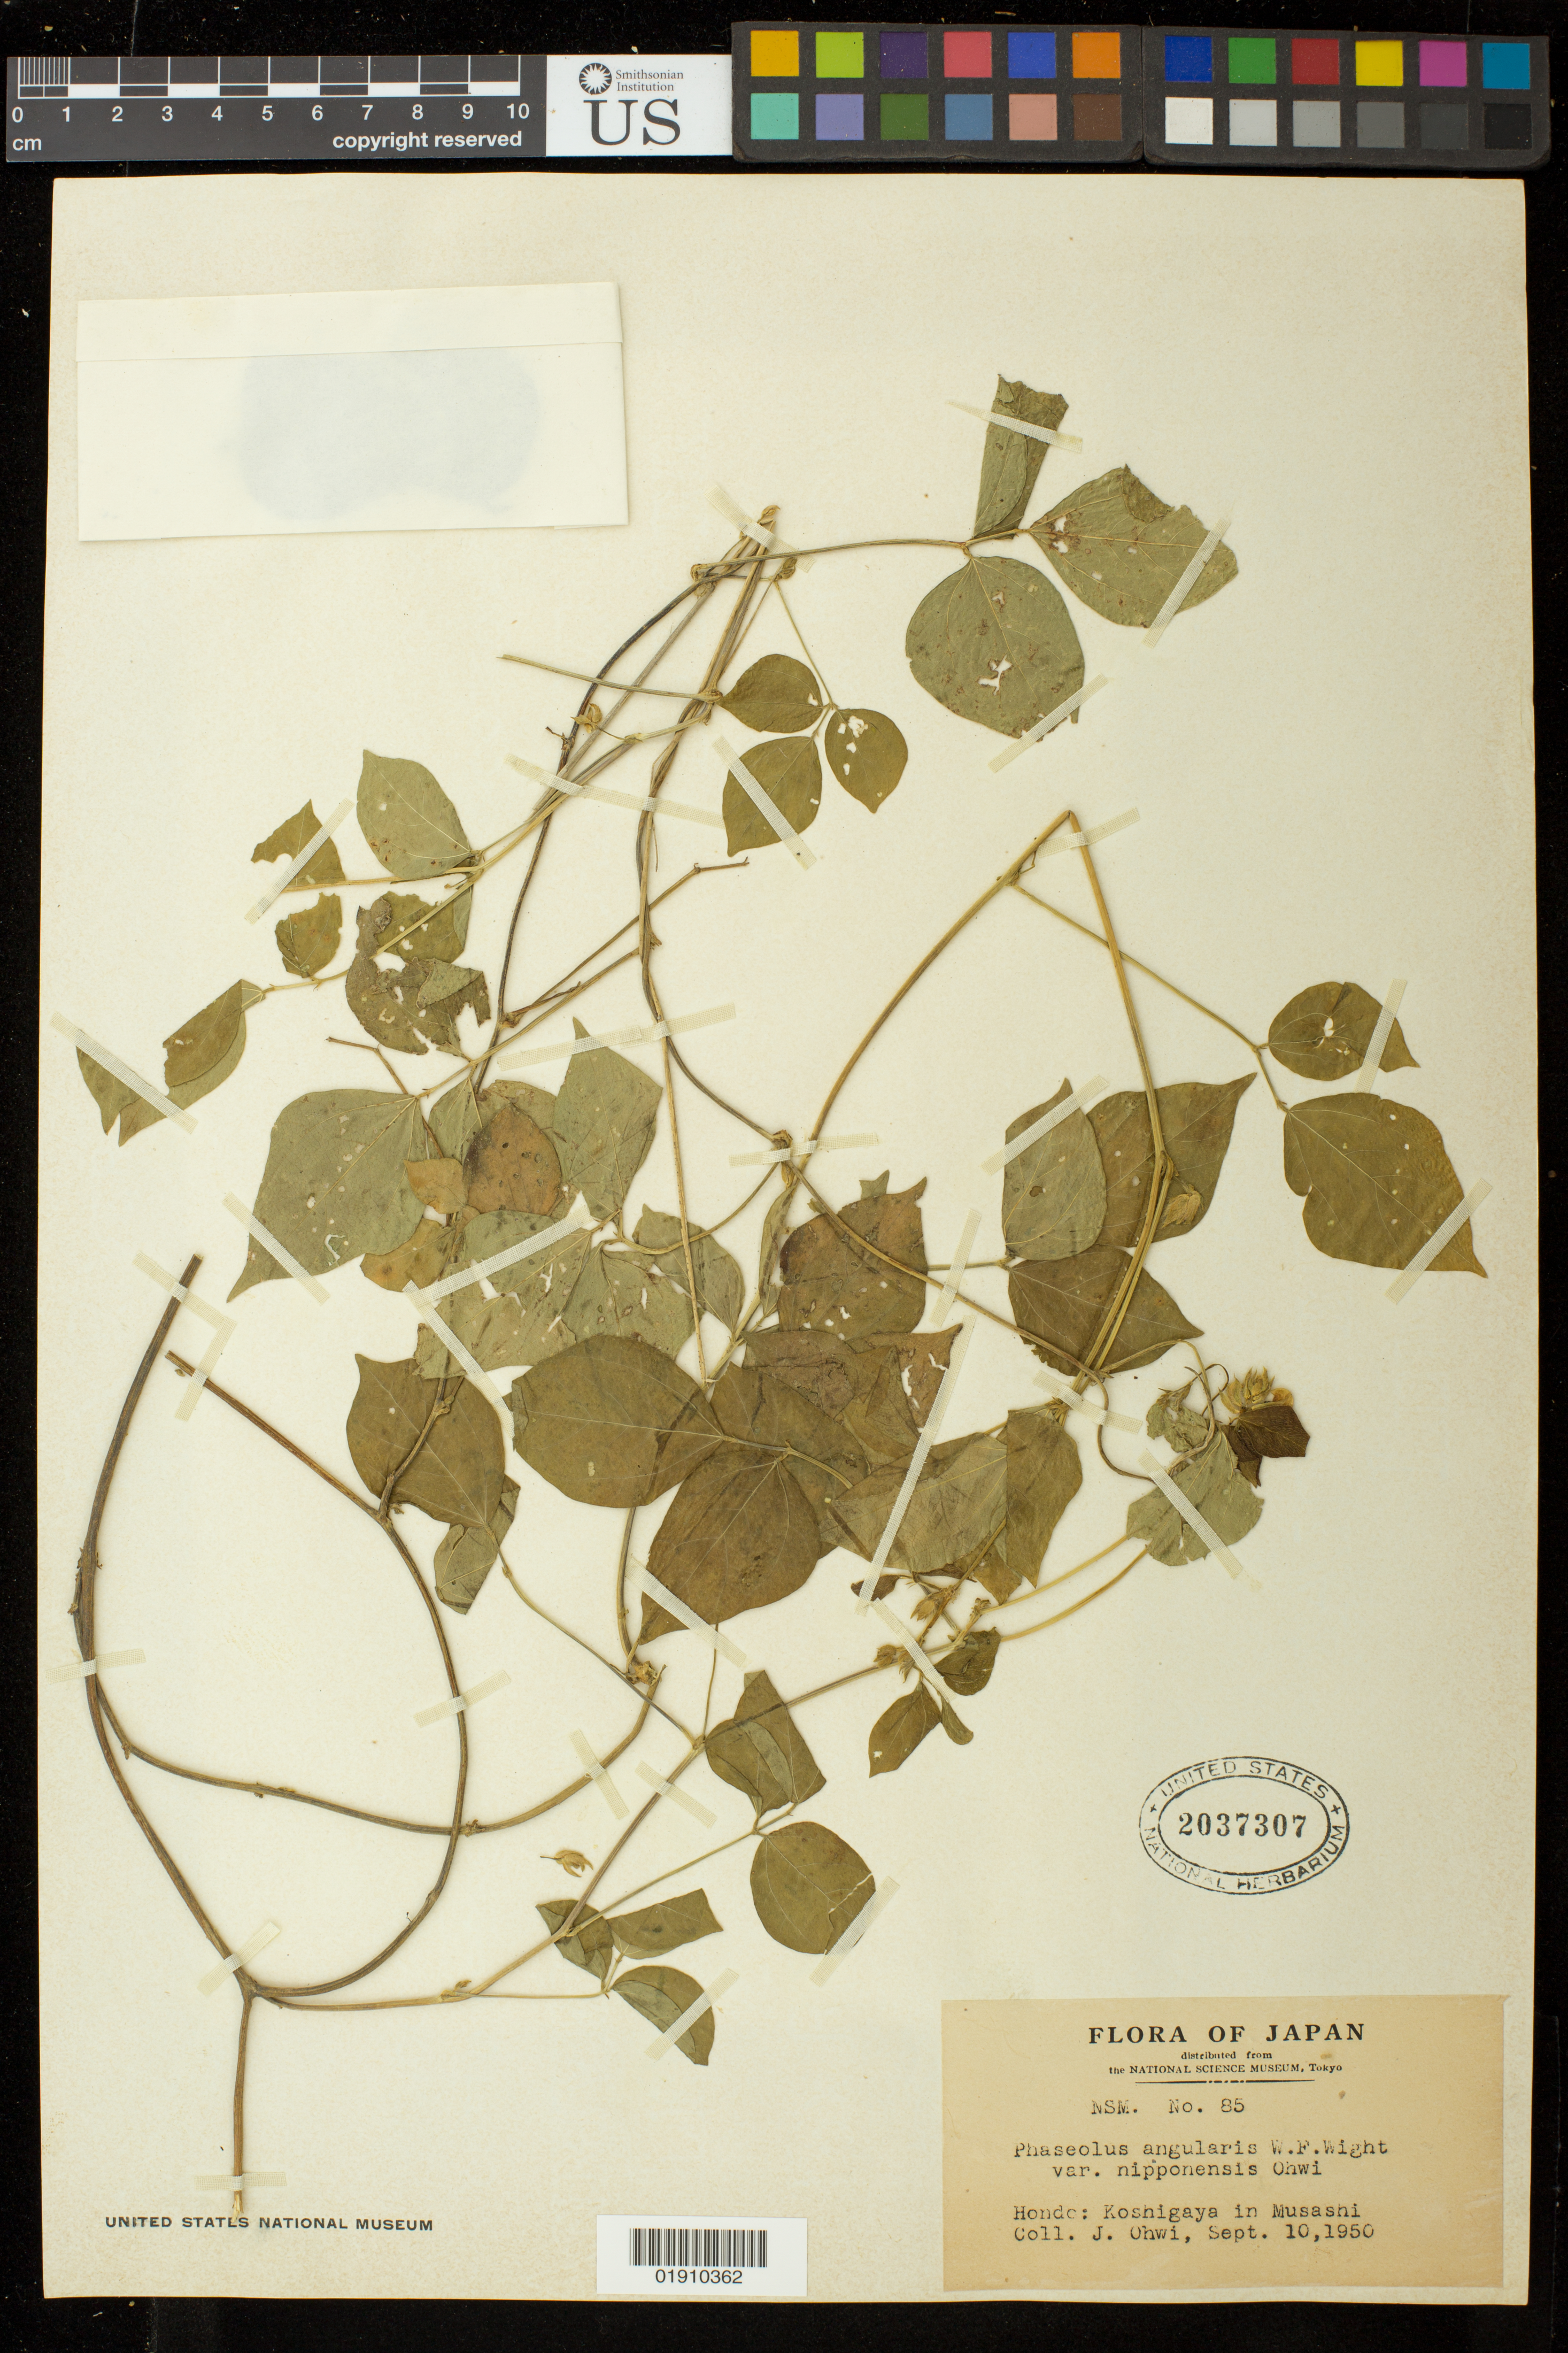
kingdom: Plantae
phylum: Tracheophyta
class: Magnoliopsida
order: Fabales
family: Fabaceae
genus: Phaseolus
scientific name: Phaseolus angularis var. nipponensis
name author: W. Wight & Ohwi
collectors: J. Ohwi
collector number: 85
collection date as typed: Sept. 10, 1950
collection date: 1950-09-10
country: Japan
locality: Hondo: Koshigaya in Musashi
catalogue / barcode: US 2037307